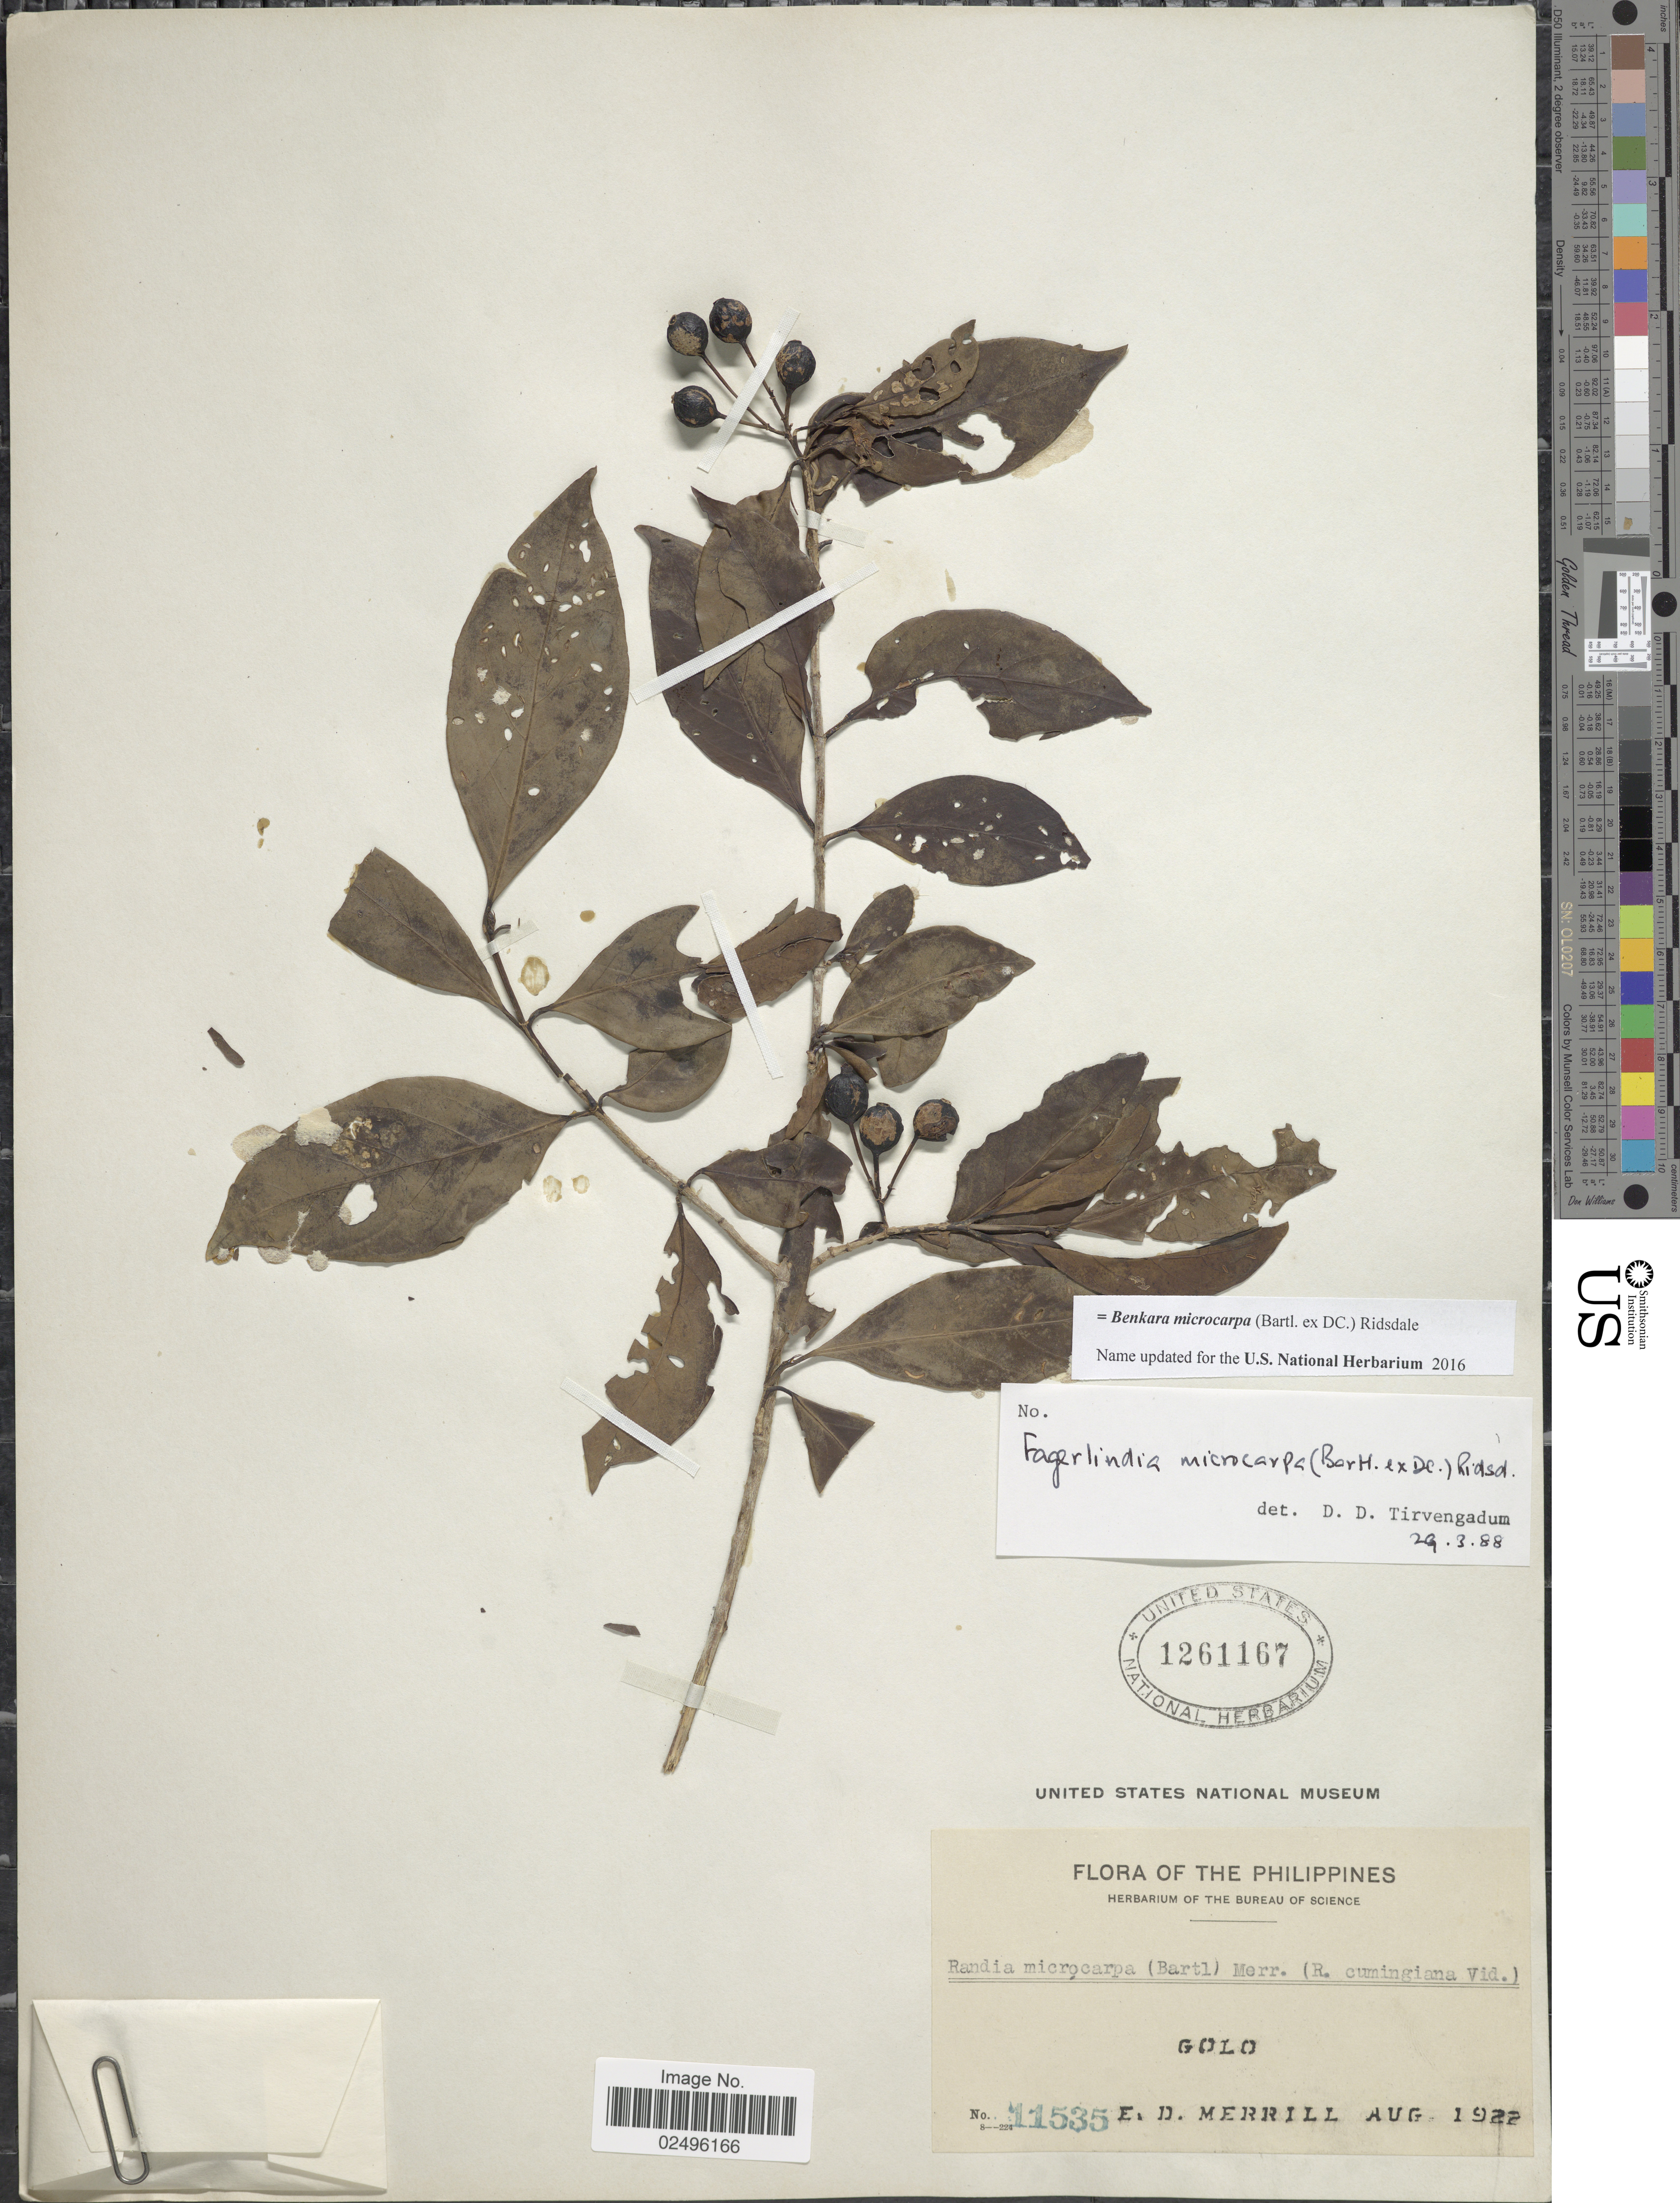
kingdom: Plantae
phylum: Tracheophyta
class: Magnoliopsida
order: Gentianales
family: Rubiaceae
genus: Fagerlindia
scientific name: Fagerlindia microcarpa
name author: (Bartl. ex DC.) Ridsdale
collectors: E. D. Merrill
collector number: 11535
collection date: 1922-08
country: Philippines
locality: Golo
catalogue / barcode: US 1261167